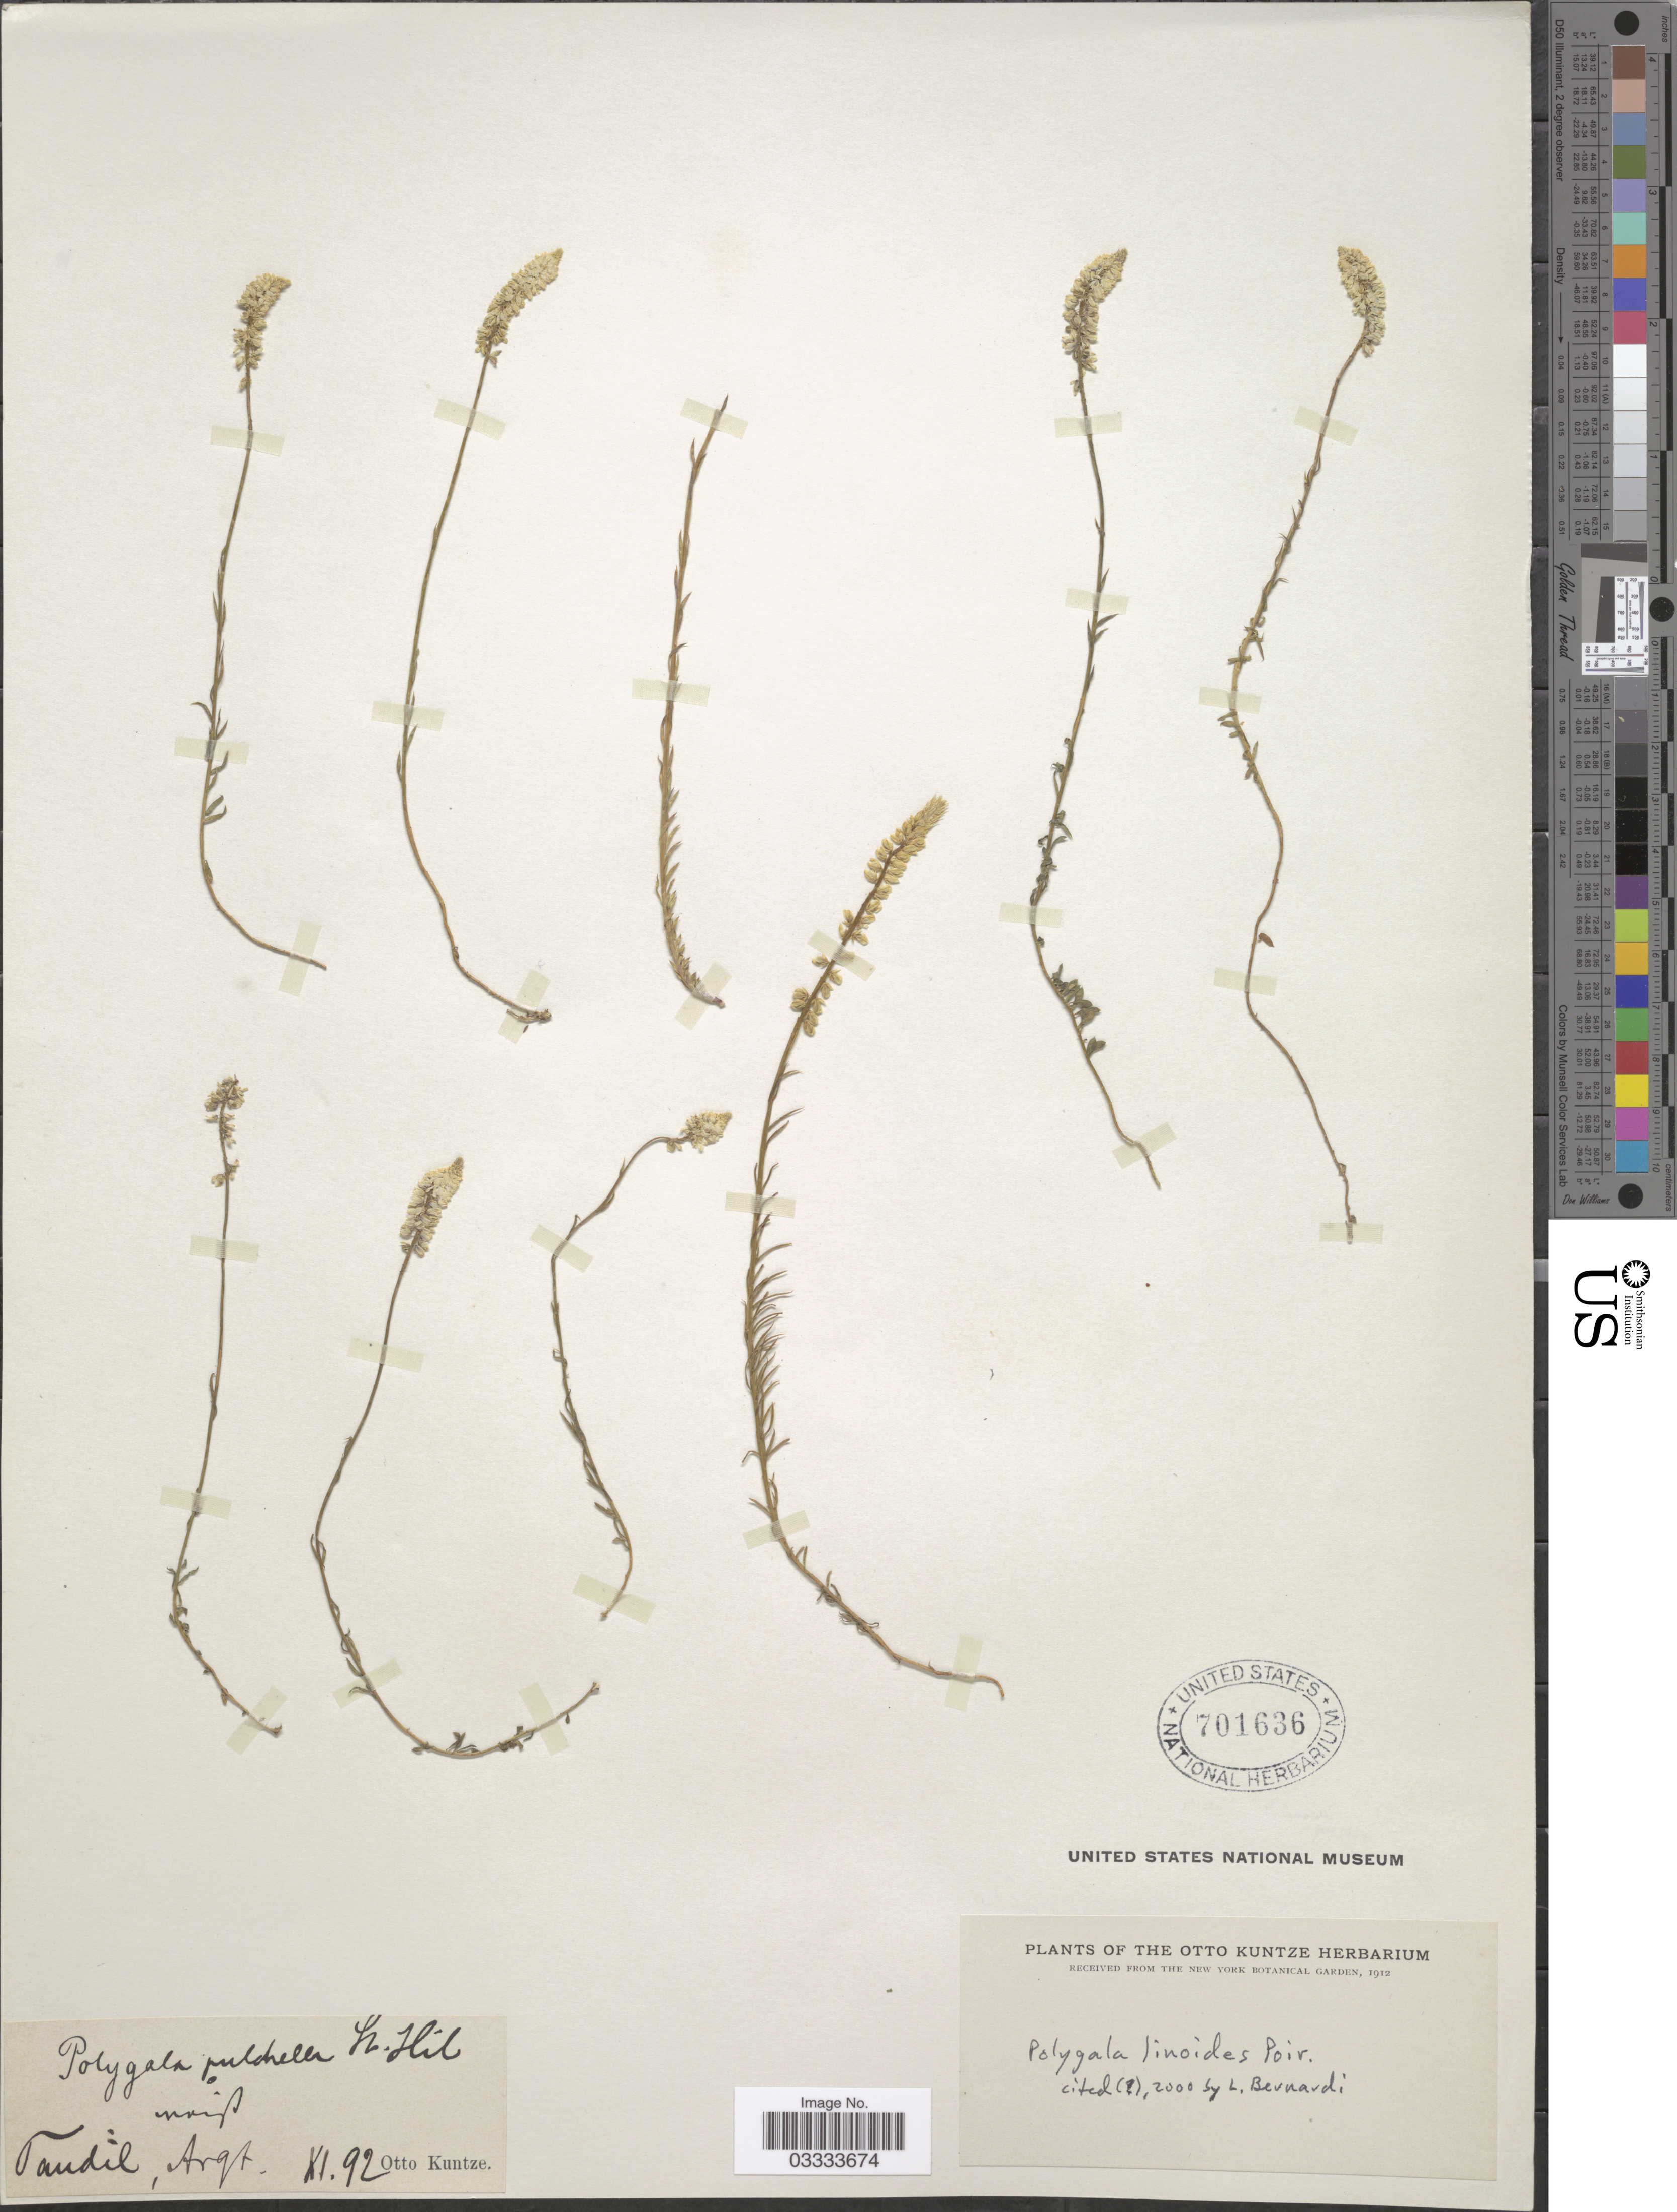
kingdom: Plantae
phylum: Tracheophyta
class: Magnoliopsida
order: Fabales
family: Polygalaceae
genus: Polygala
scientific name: Polygala linoides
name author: Poir.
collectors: C.E.O. Kuntze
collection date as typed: Transcribed d/m/y: /11/92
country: Argentina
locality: Tandil.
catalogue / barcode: US 701636